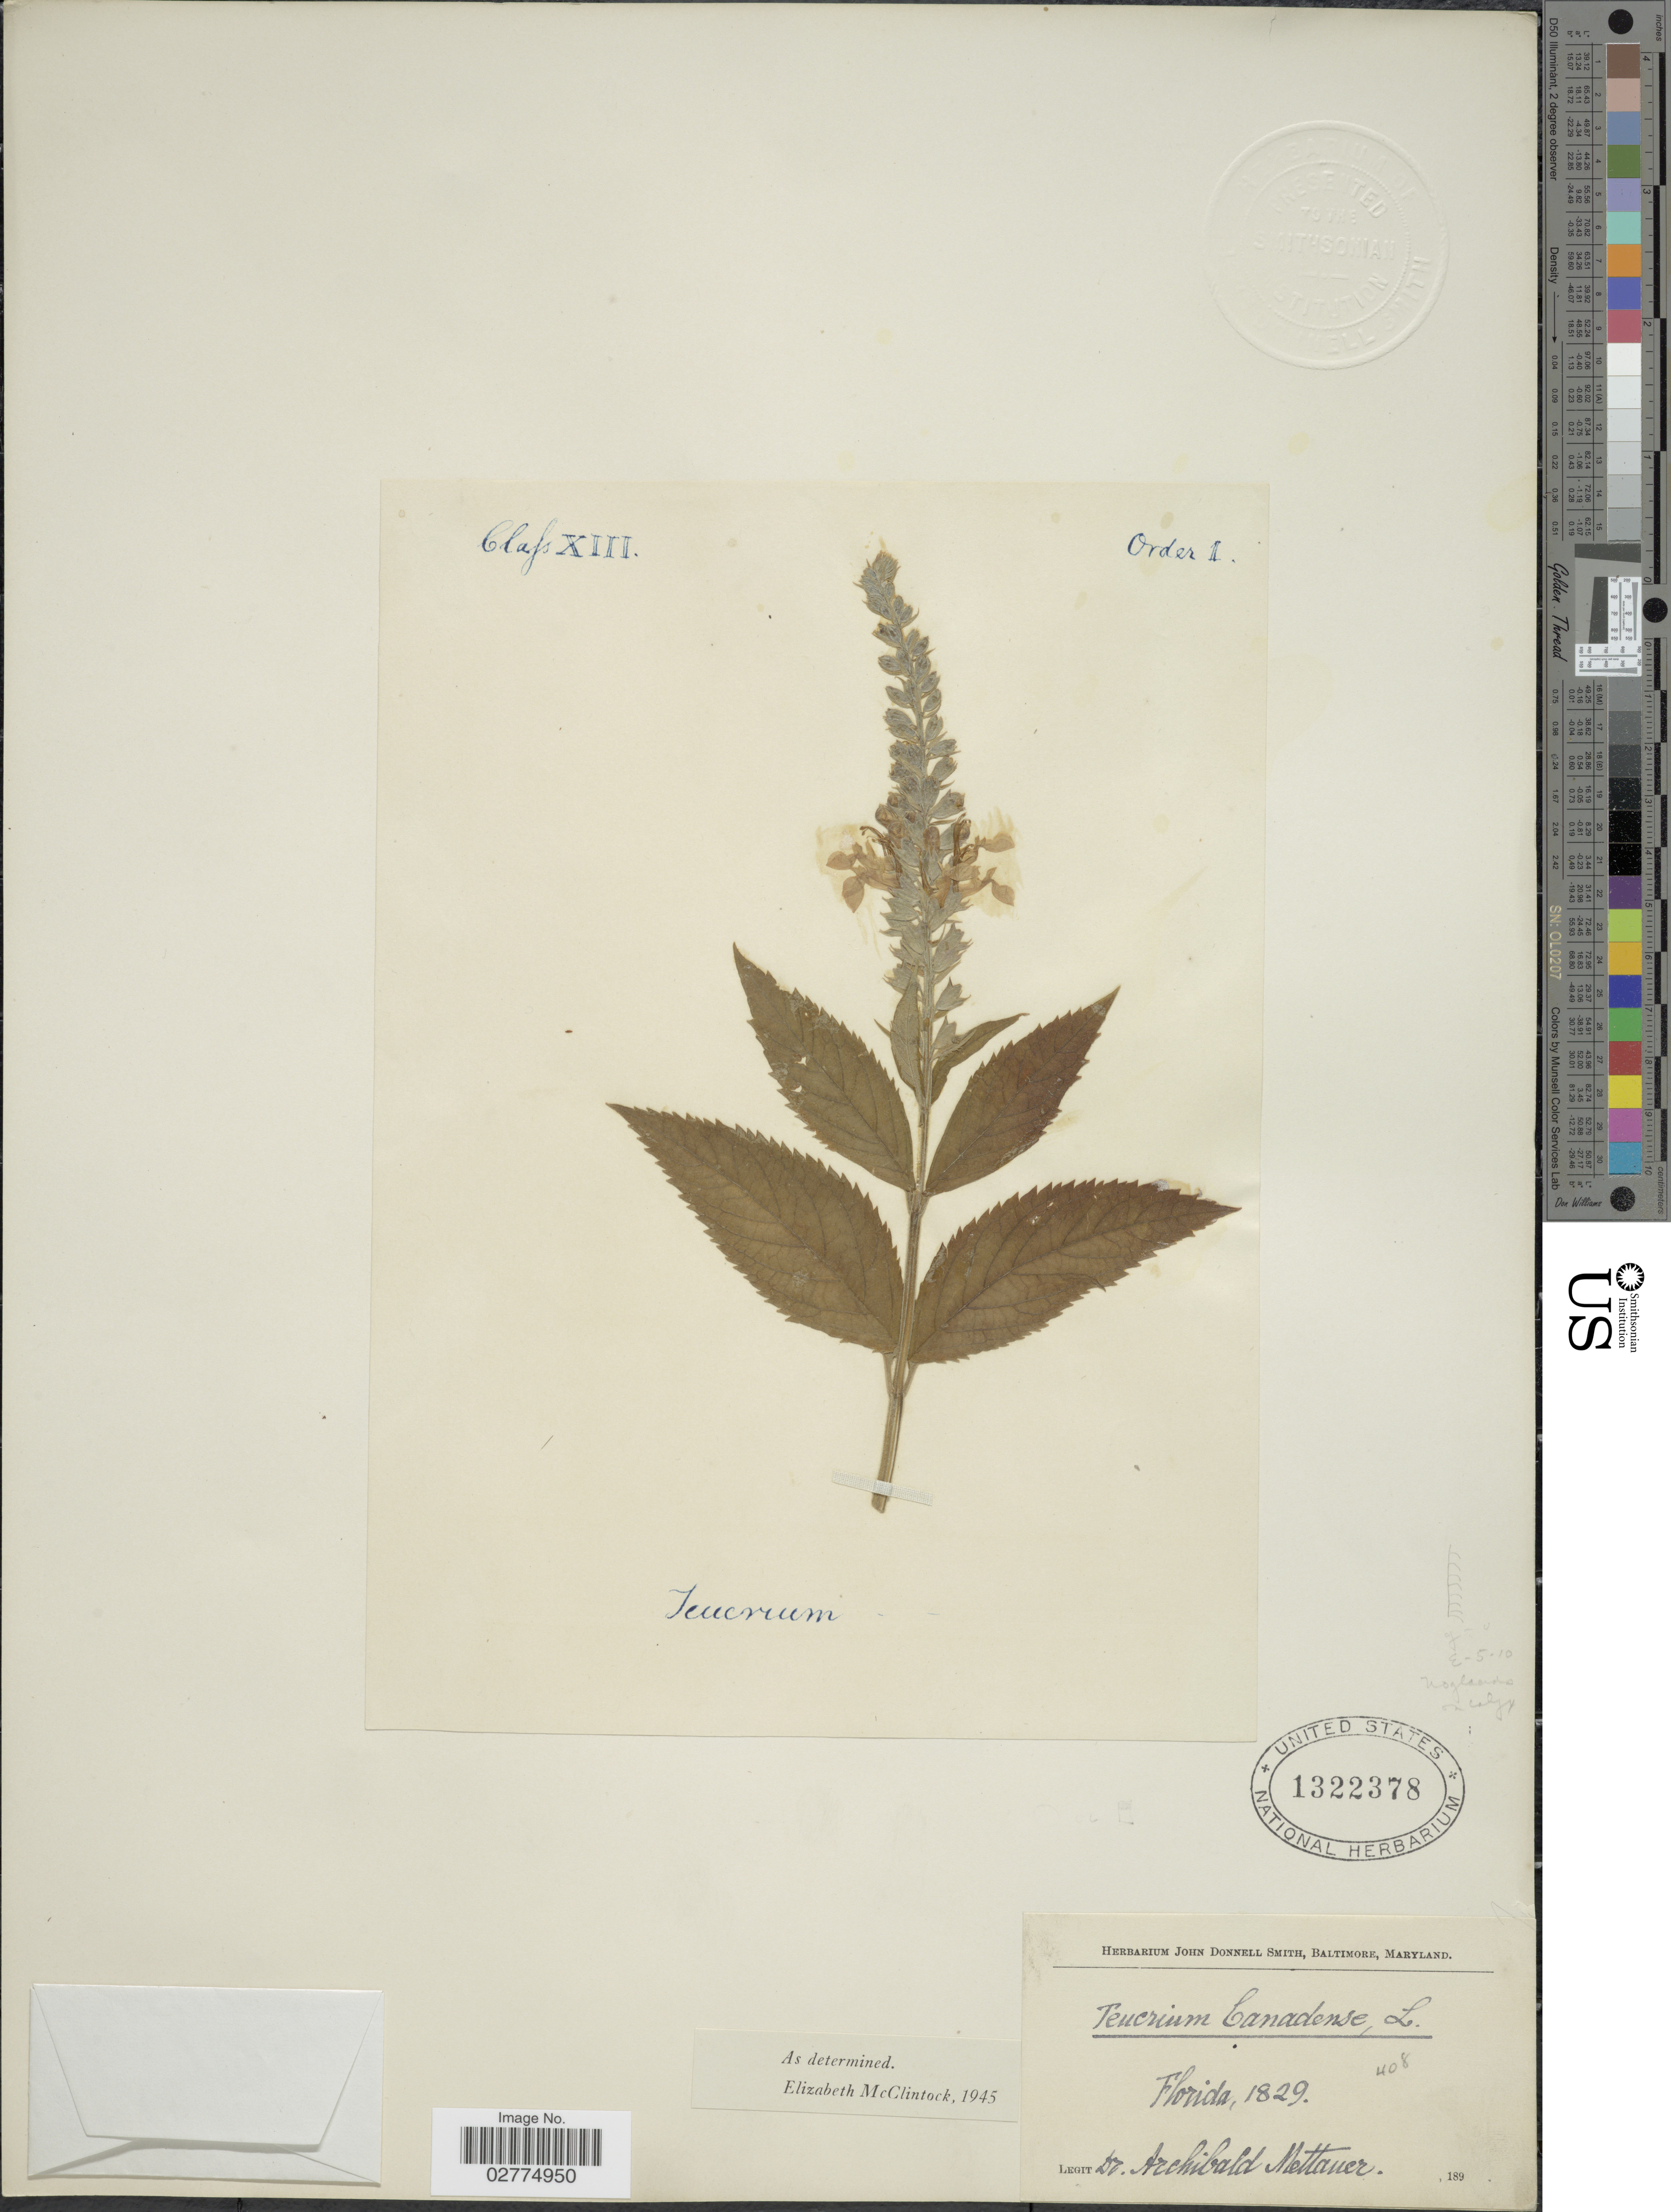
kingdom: Plantae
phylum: Tracheophyta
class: Magnoliopsida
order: Lamiales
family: Lamiaceae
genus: Teucrium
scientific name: Teucrium canadense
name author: L.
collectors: A. Mettauer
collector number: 408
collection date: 1829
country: United States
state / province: Florida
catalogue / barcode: US 1322378